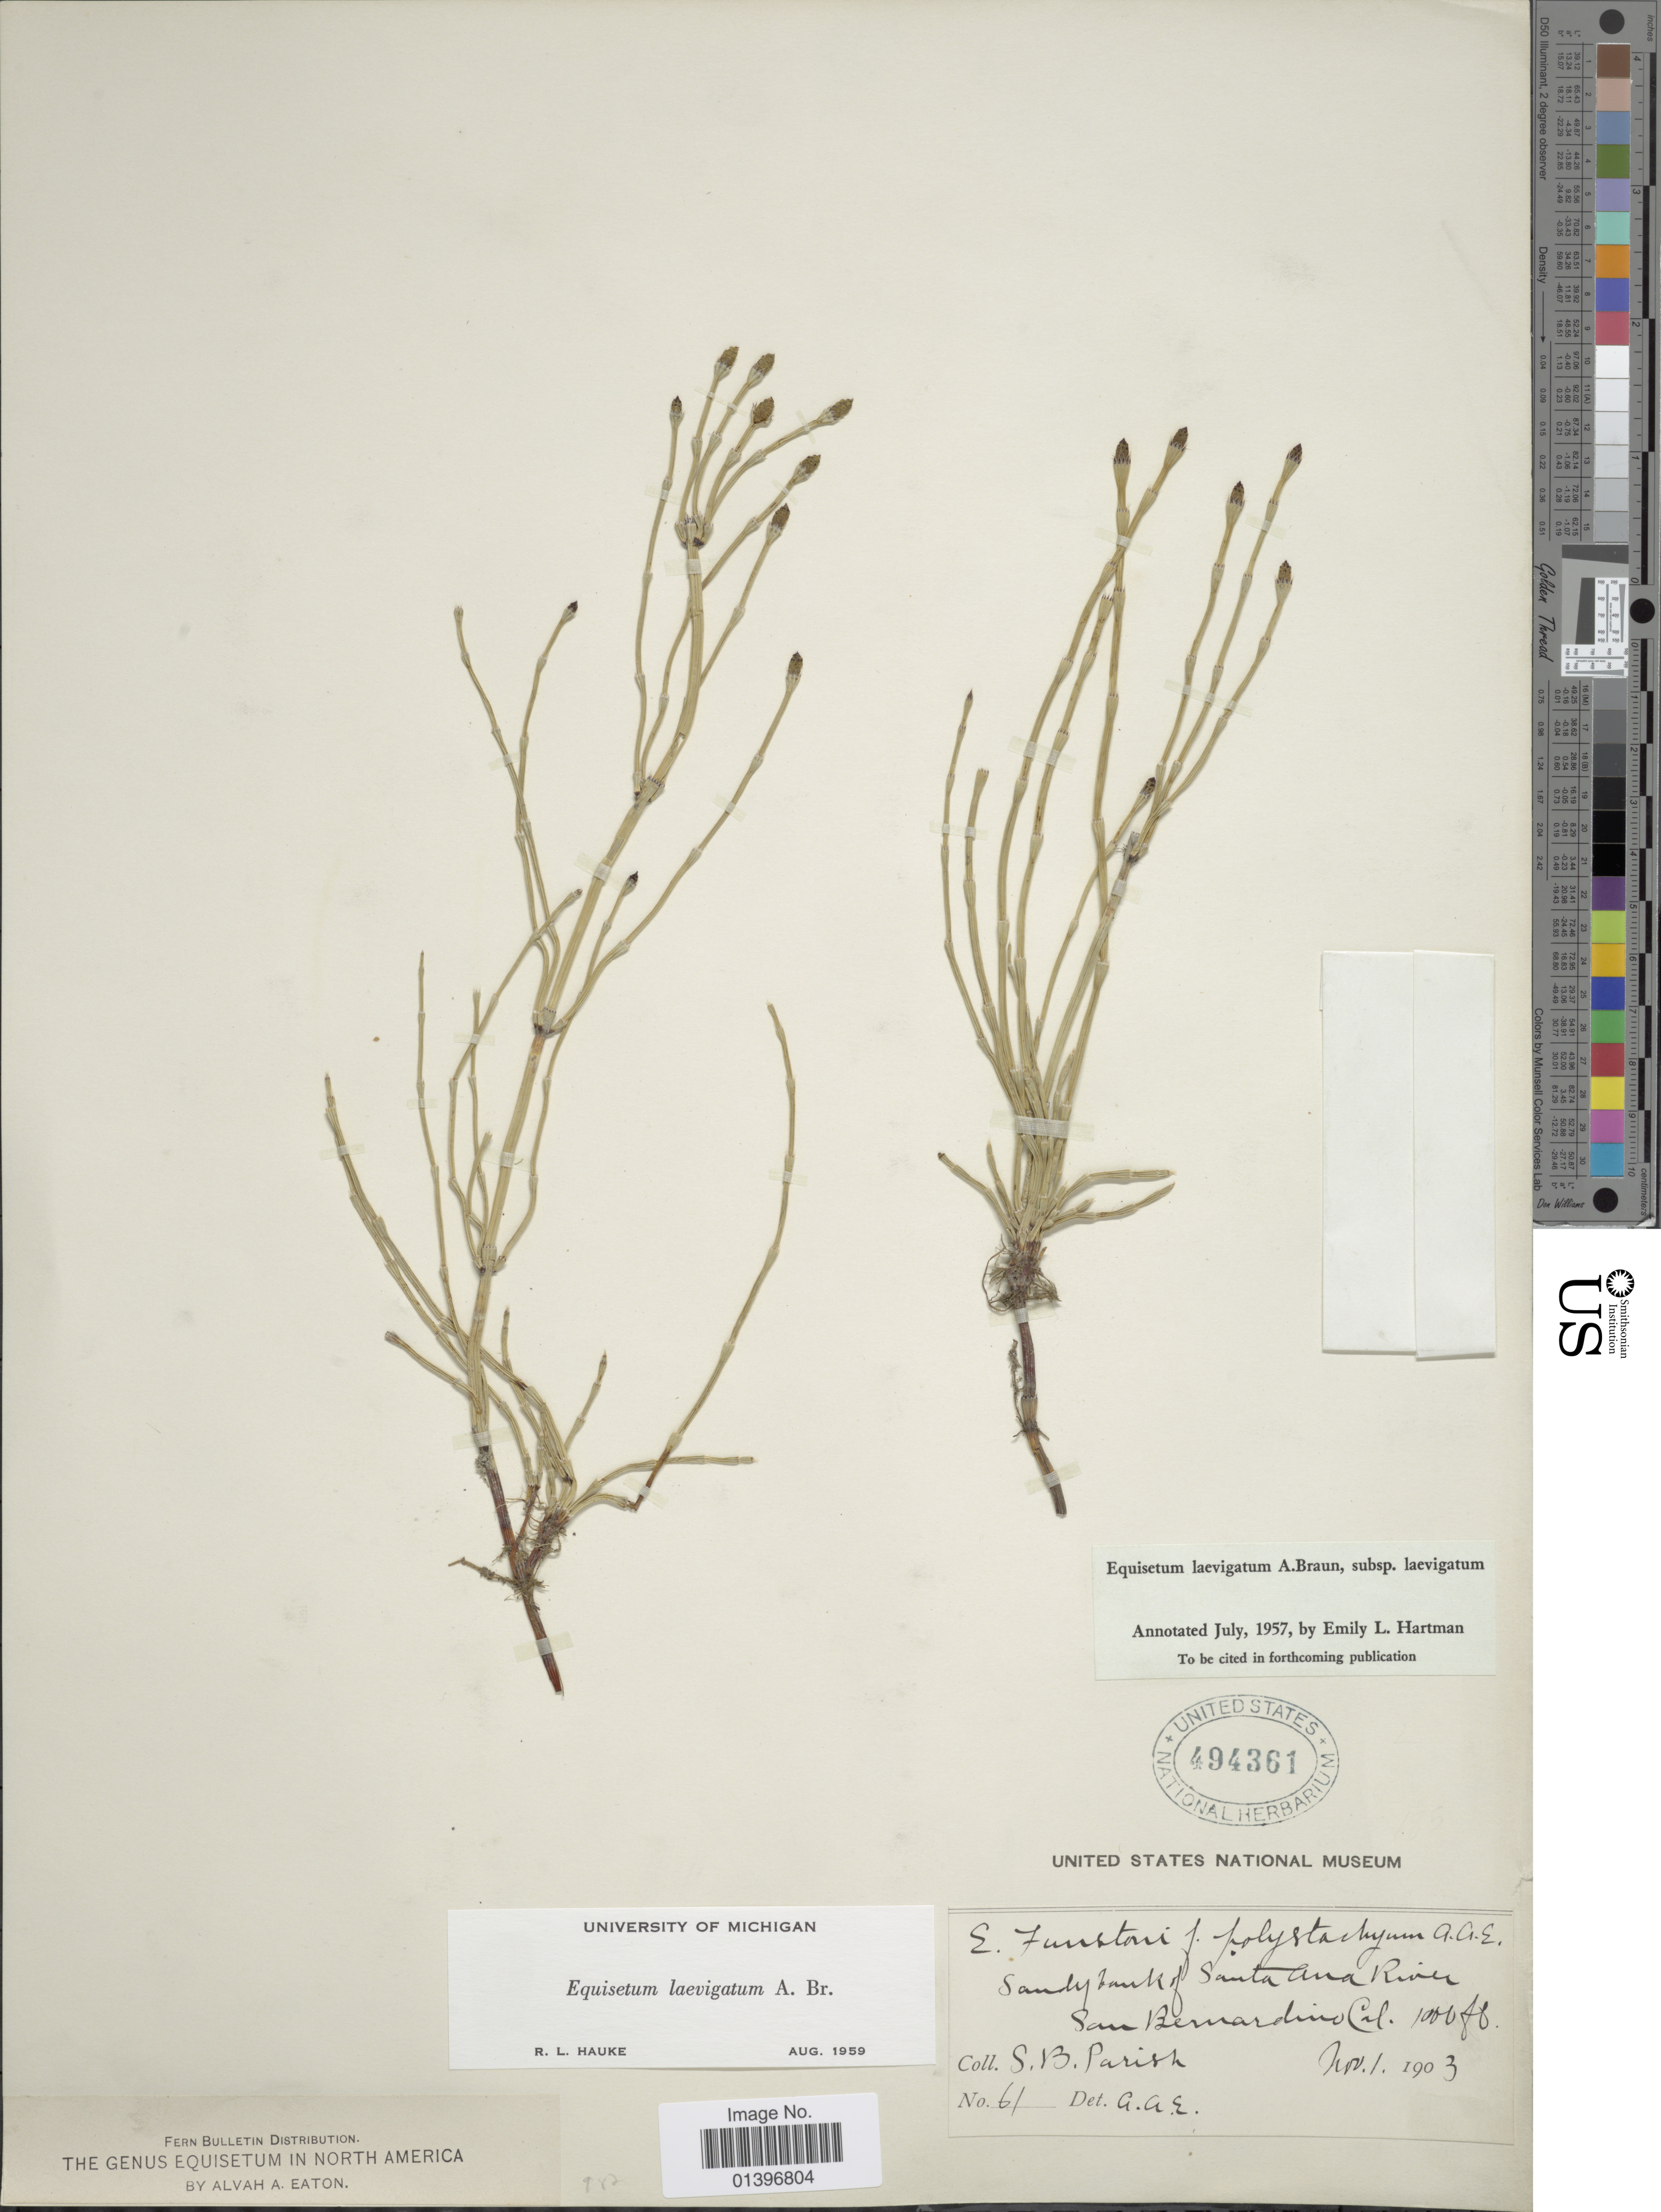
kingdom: Plantae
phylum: Tracheophyta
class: Polypodiopsida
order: Equisetales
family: Equisetaceae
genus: Equisetum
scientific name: Equisetum laevigatum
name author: A. Braun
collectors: S. B. Parish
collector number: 61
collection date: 1903-11-01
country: United States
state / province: California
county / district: San Bernardino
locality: Sandy bank of Santa Ana River, San Bernardino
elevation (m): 305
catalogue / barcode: US 494361